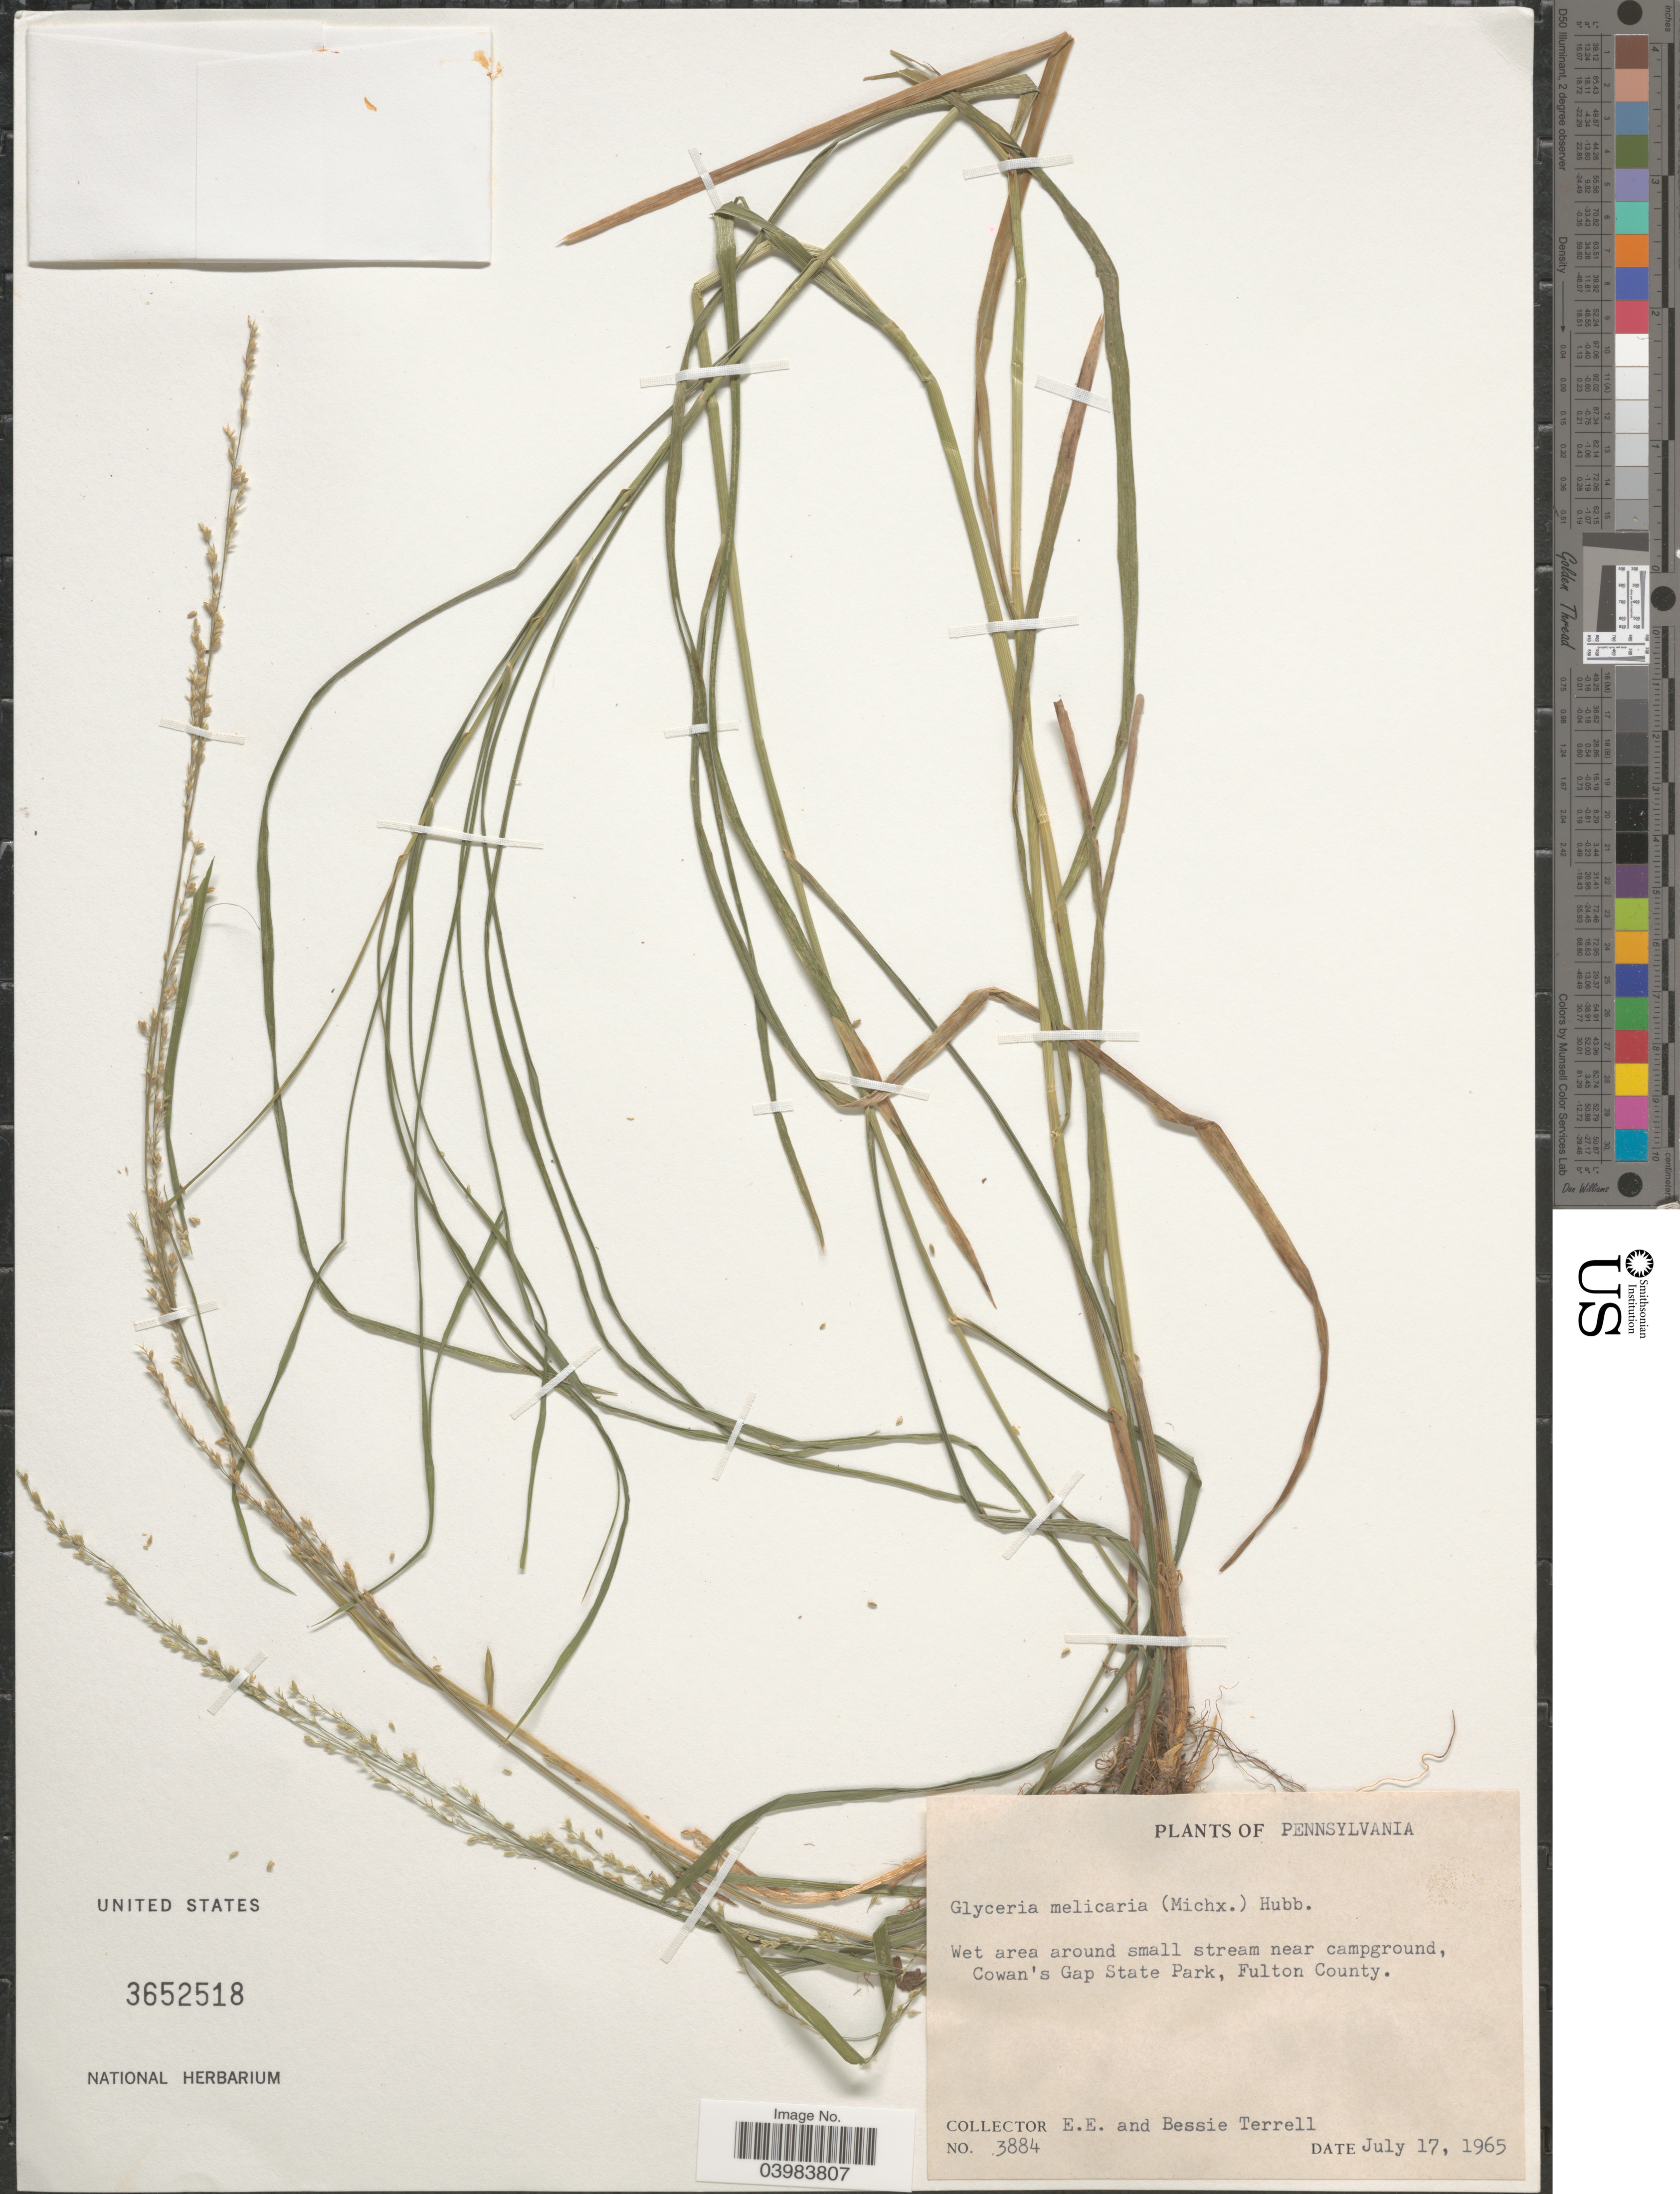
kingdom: Plantae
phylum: Tracheophyta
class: Liliopsida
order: Poales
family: Poaceae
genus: Glyceria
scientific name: Glyceria melicaria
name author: (Michx.) F.T. Hubb.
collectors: E. E. Terrell & B. Terrell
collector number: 3884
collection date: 1965-07-17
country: United States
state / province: Pennsylvania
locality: Cowan's Gap State Park, Fulton County.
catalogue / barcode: US 3652518